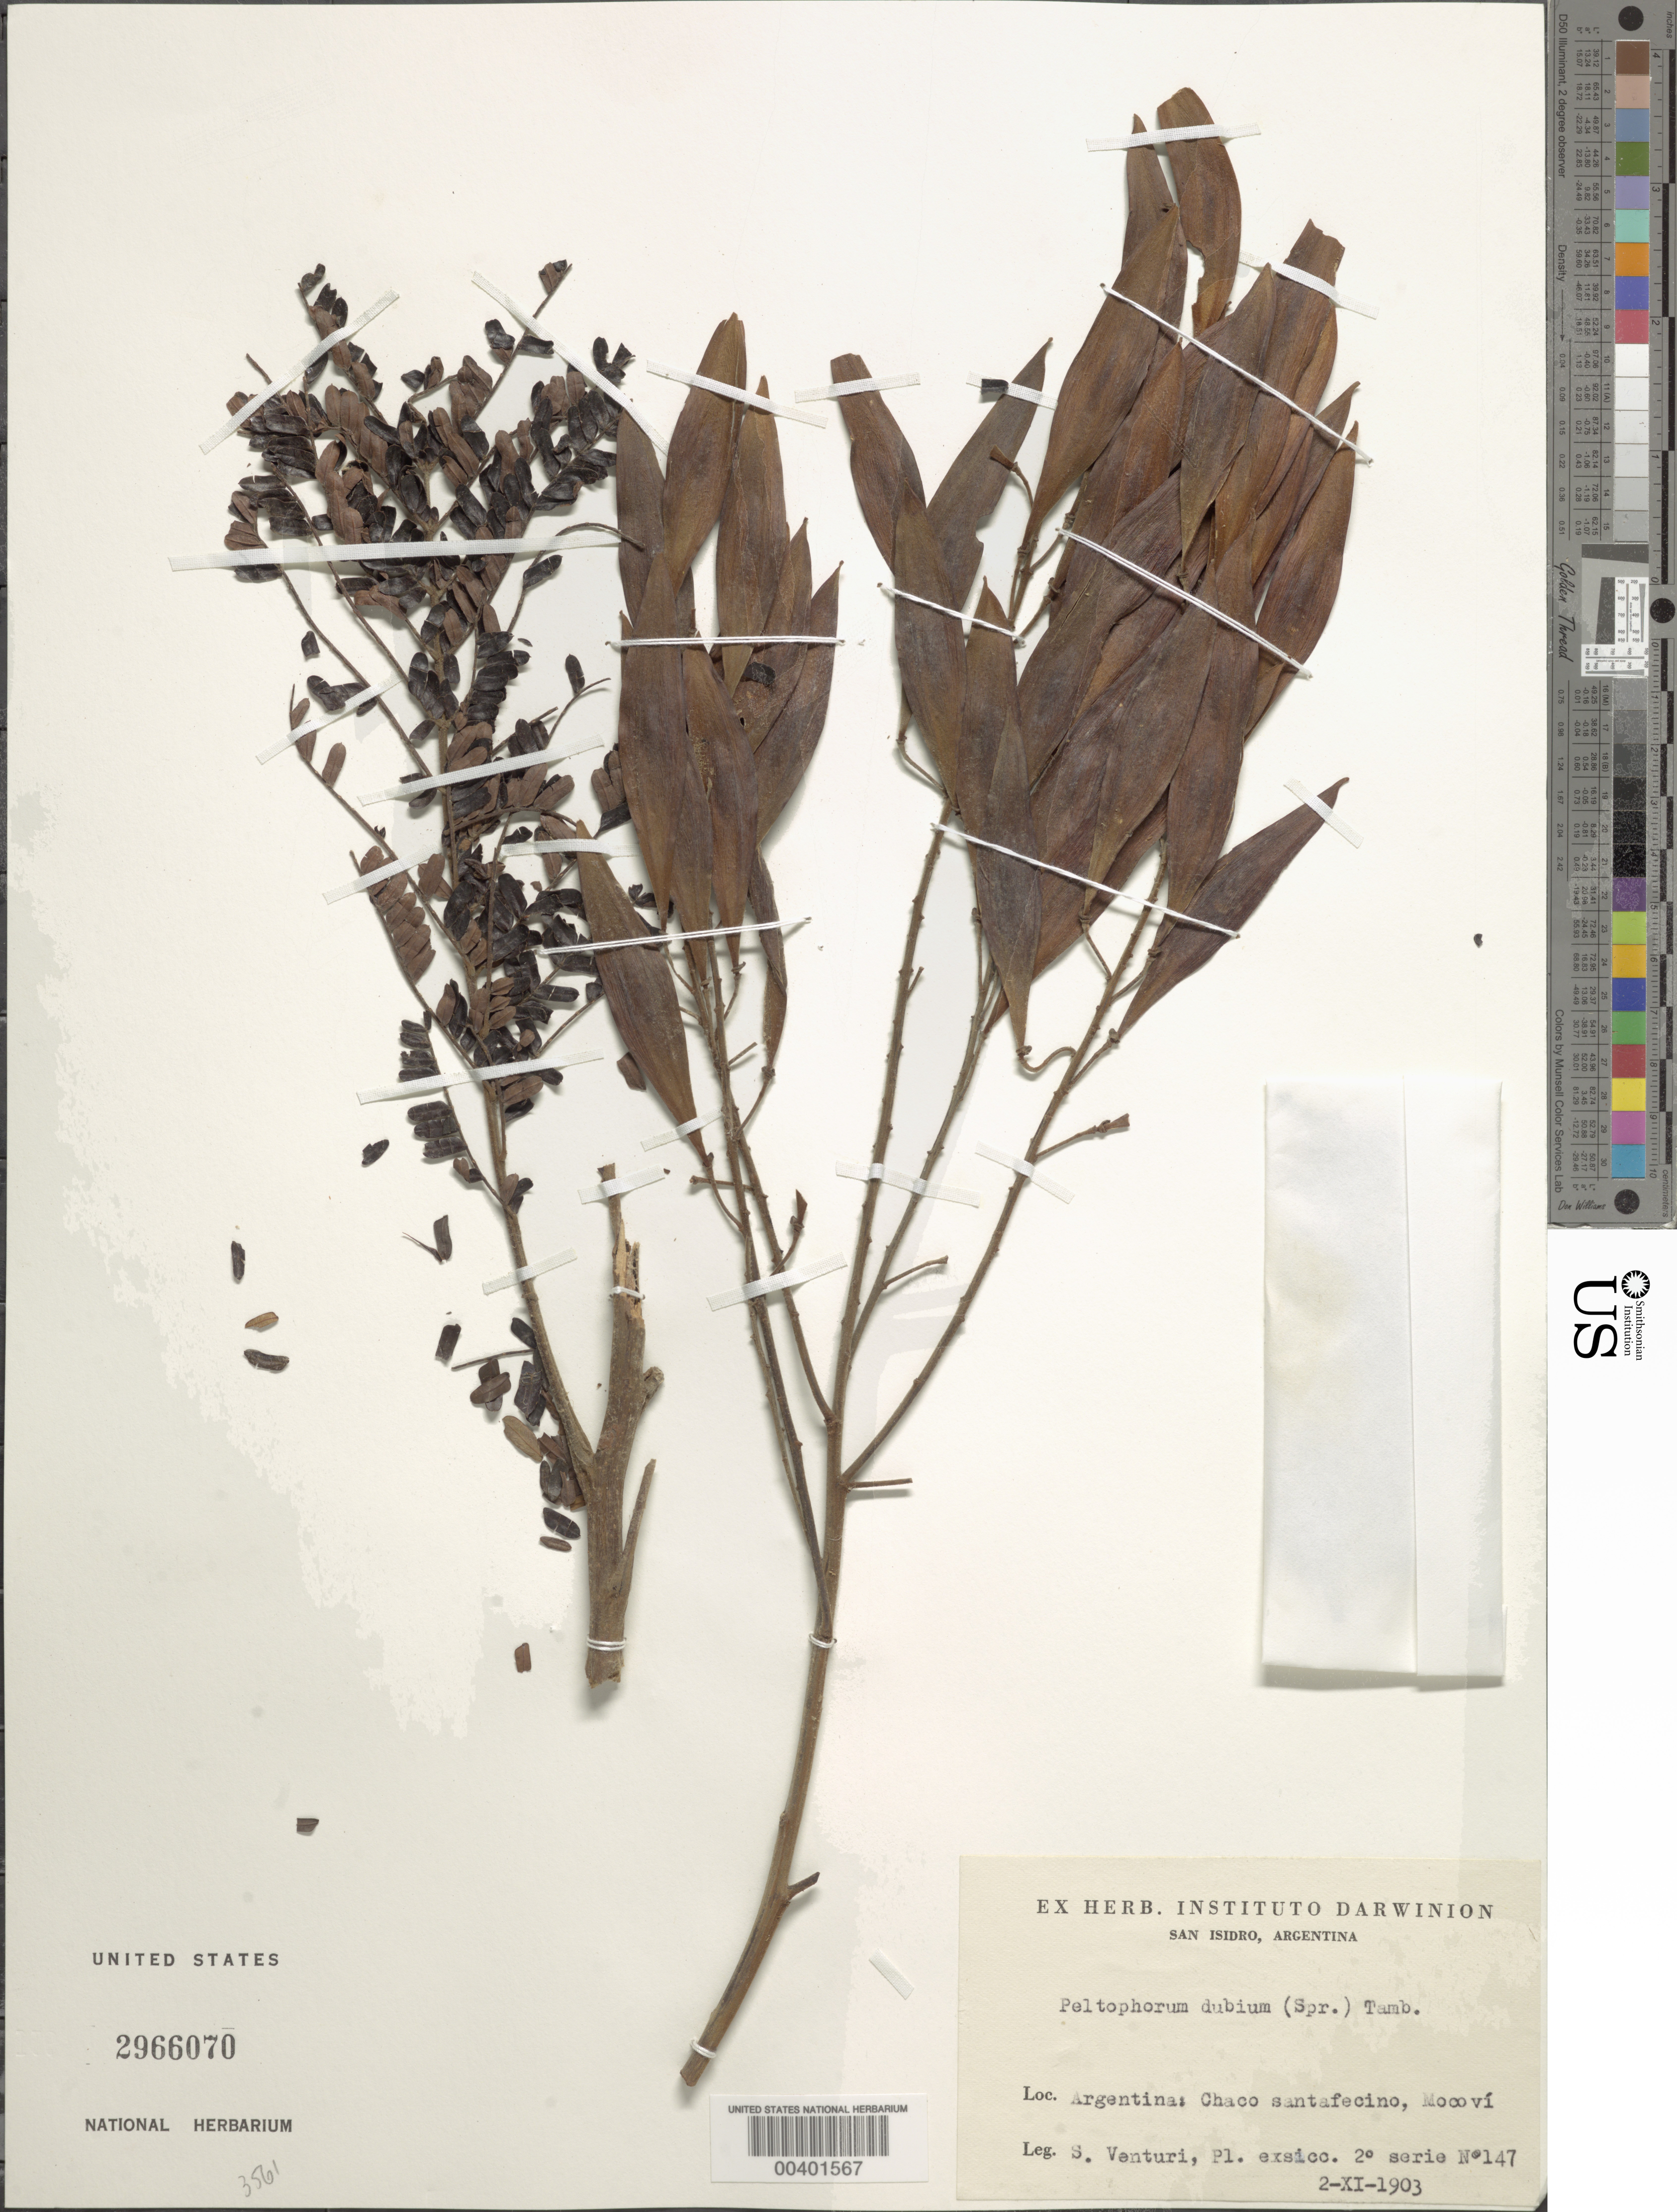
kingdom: Plantae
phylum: Tracheophyta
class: Magnoliopsida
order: Fabales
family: Fabaceae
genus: Peltophorum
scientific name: Peltophorum dubium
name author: (Spreng.) Taub.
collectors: S. Venturi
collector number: Exsicc. 2nd Ser. 147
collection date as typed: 02 Nov 1903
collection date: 1903-11-02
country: Argentina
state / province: Chaco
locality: Mocovi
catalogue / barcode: US 2966070